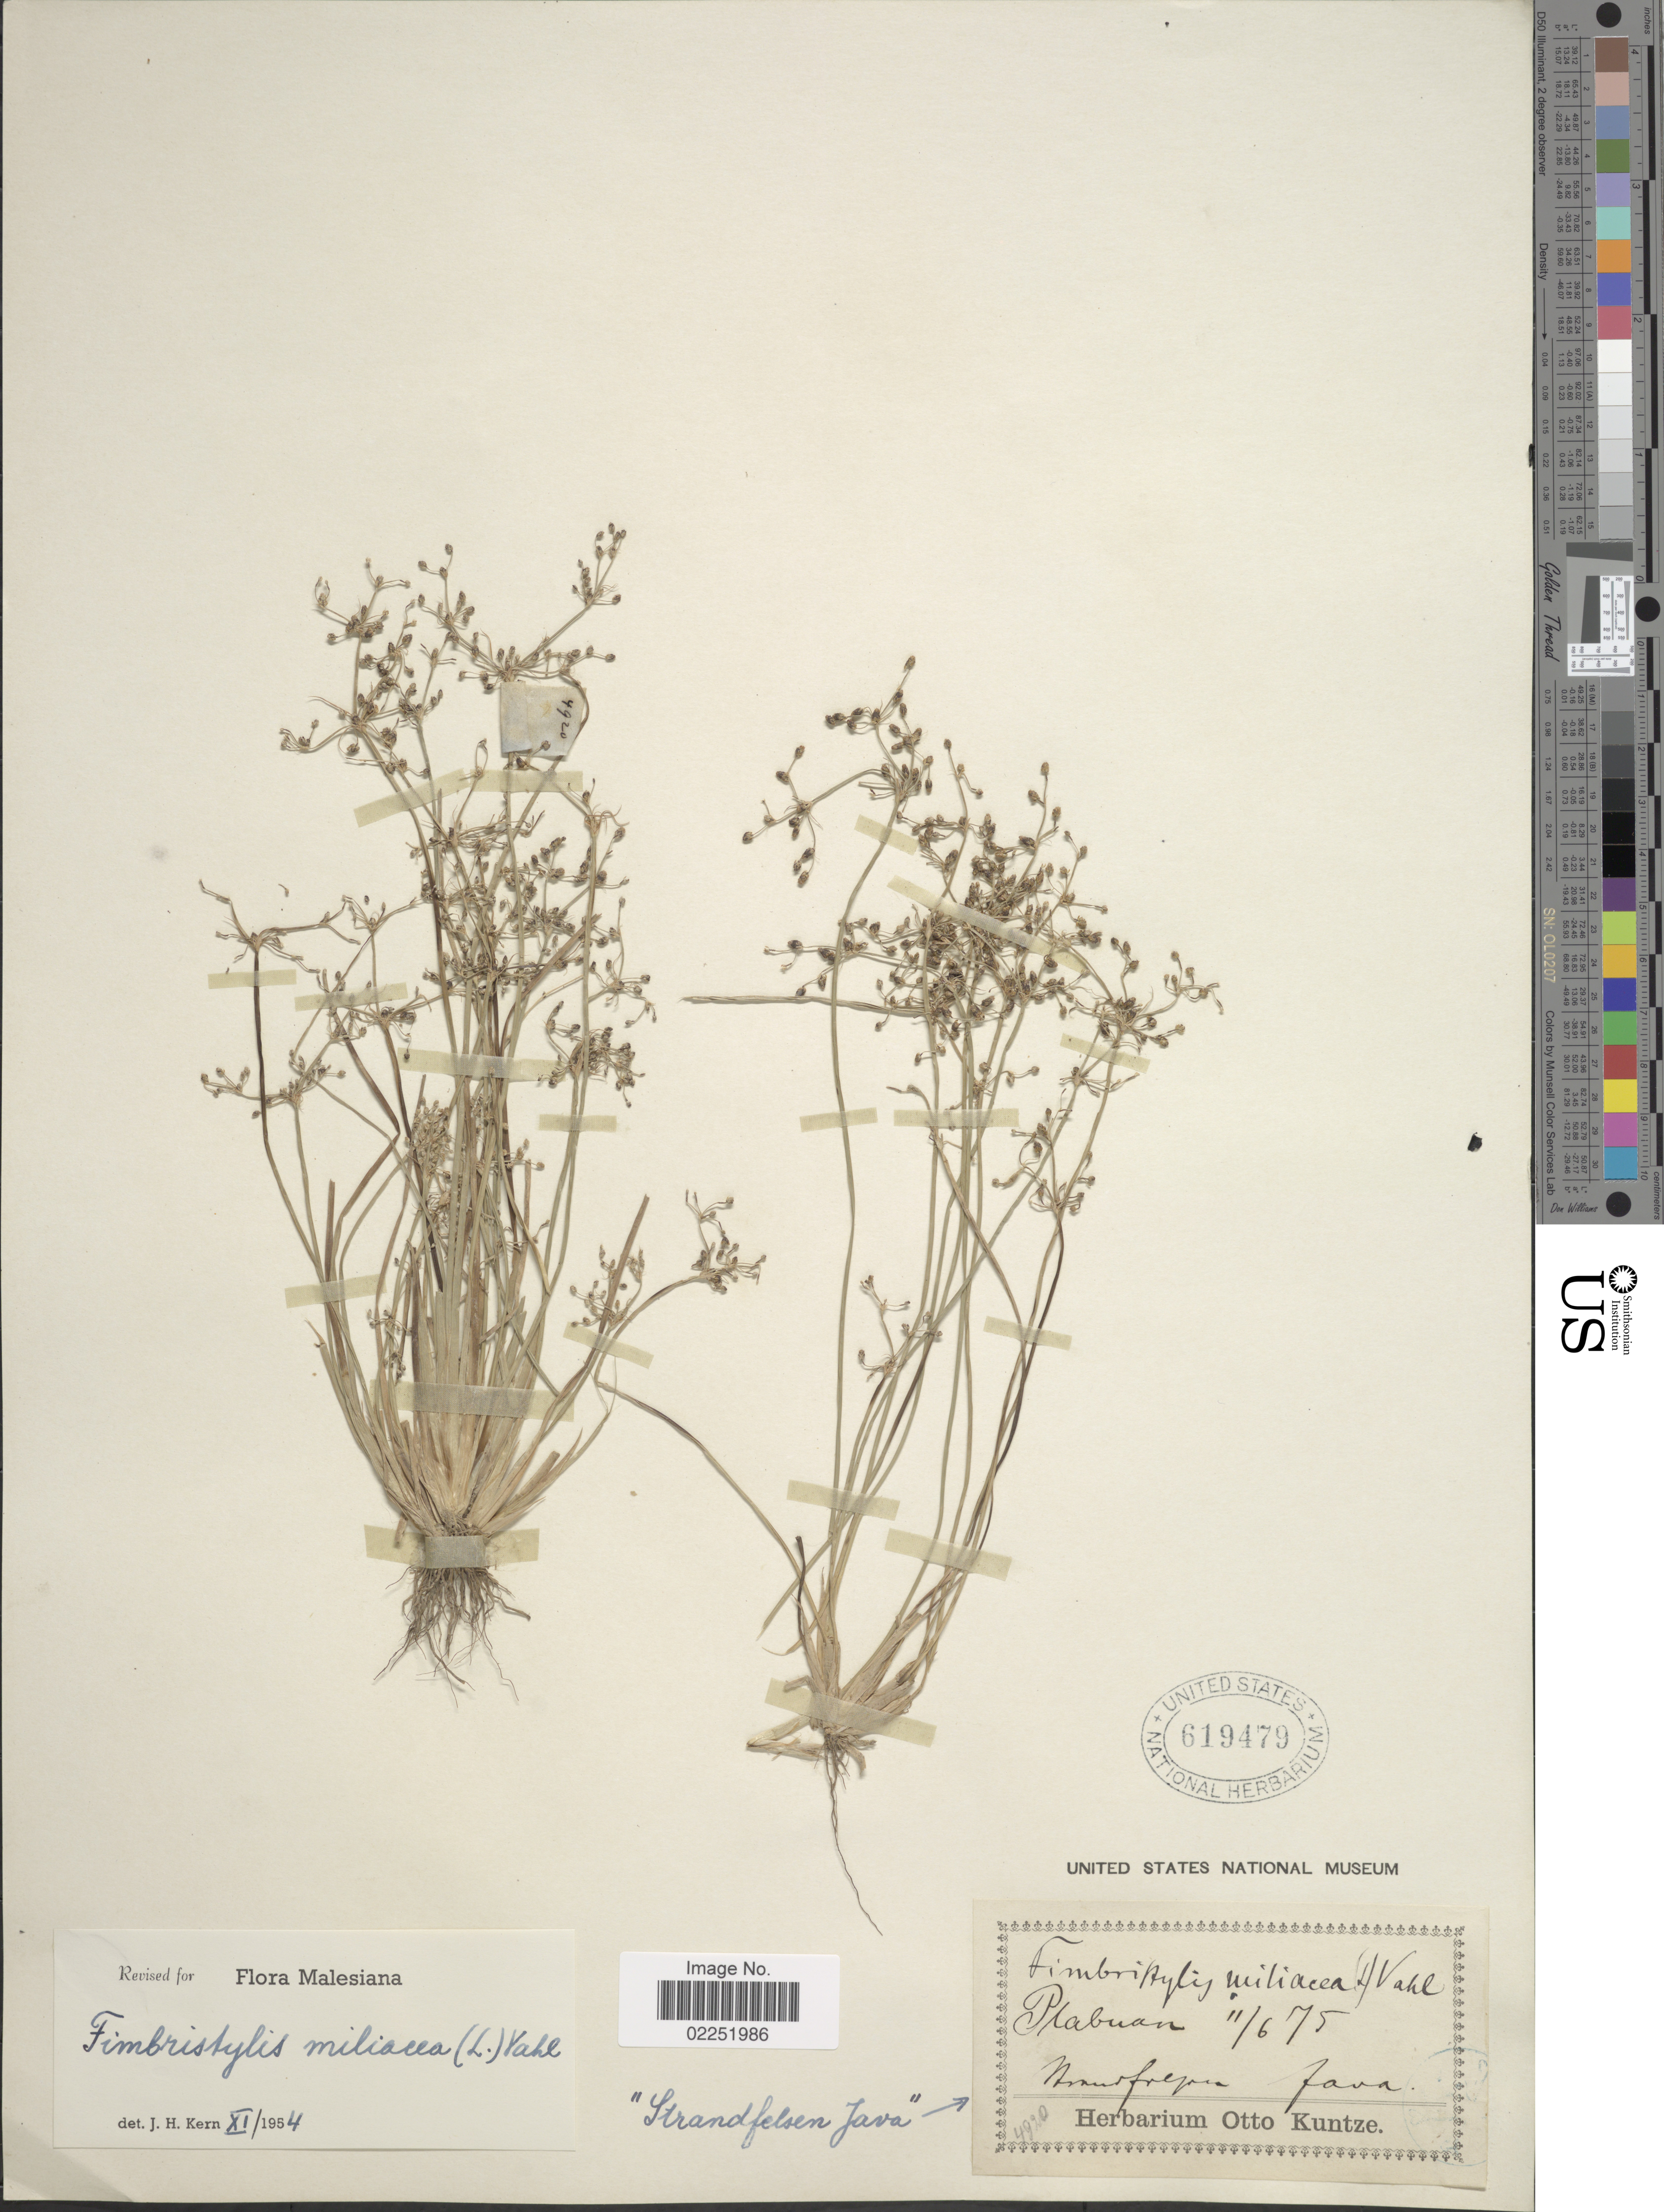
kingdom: Plantae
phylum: Tracheophyta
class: Liliopsida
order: Poales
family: Cyperaceae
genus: Fimbristylis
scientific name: Fimbristylis littoralis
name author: Gaudich.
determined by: Strong, M. T., (US), Smithsonian Institution - National Museum of Natural History (UNITED STATES)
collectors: ex herb. Otto Kuntze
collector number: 4920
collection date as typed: Transcribed d/m/y: 11/6/75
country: Indonesia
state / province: Java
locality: Plabuan, 'Strandflesen Java'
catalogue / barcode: US 619479